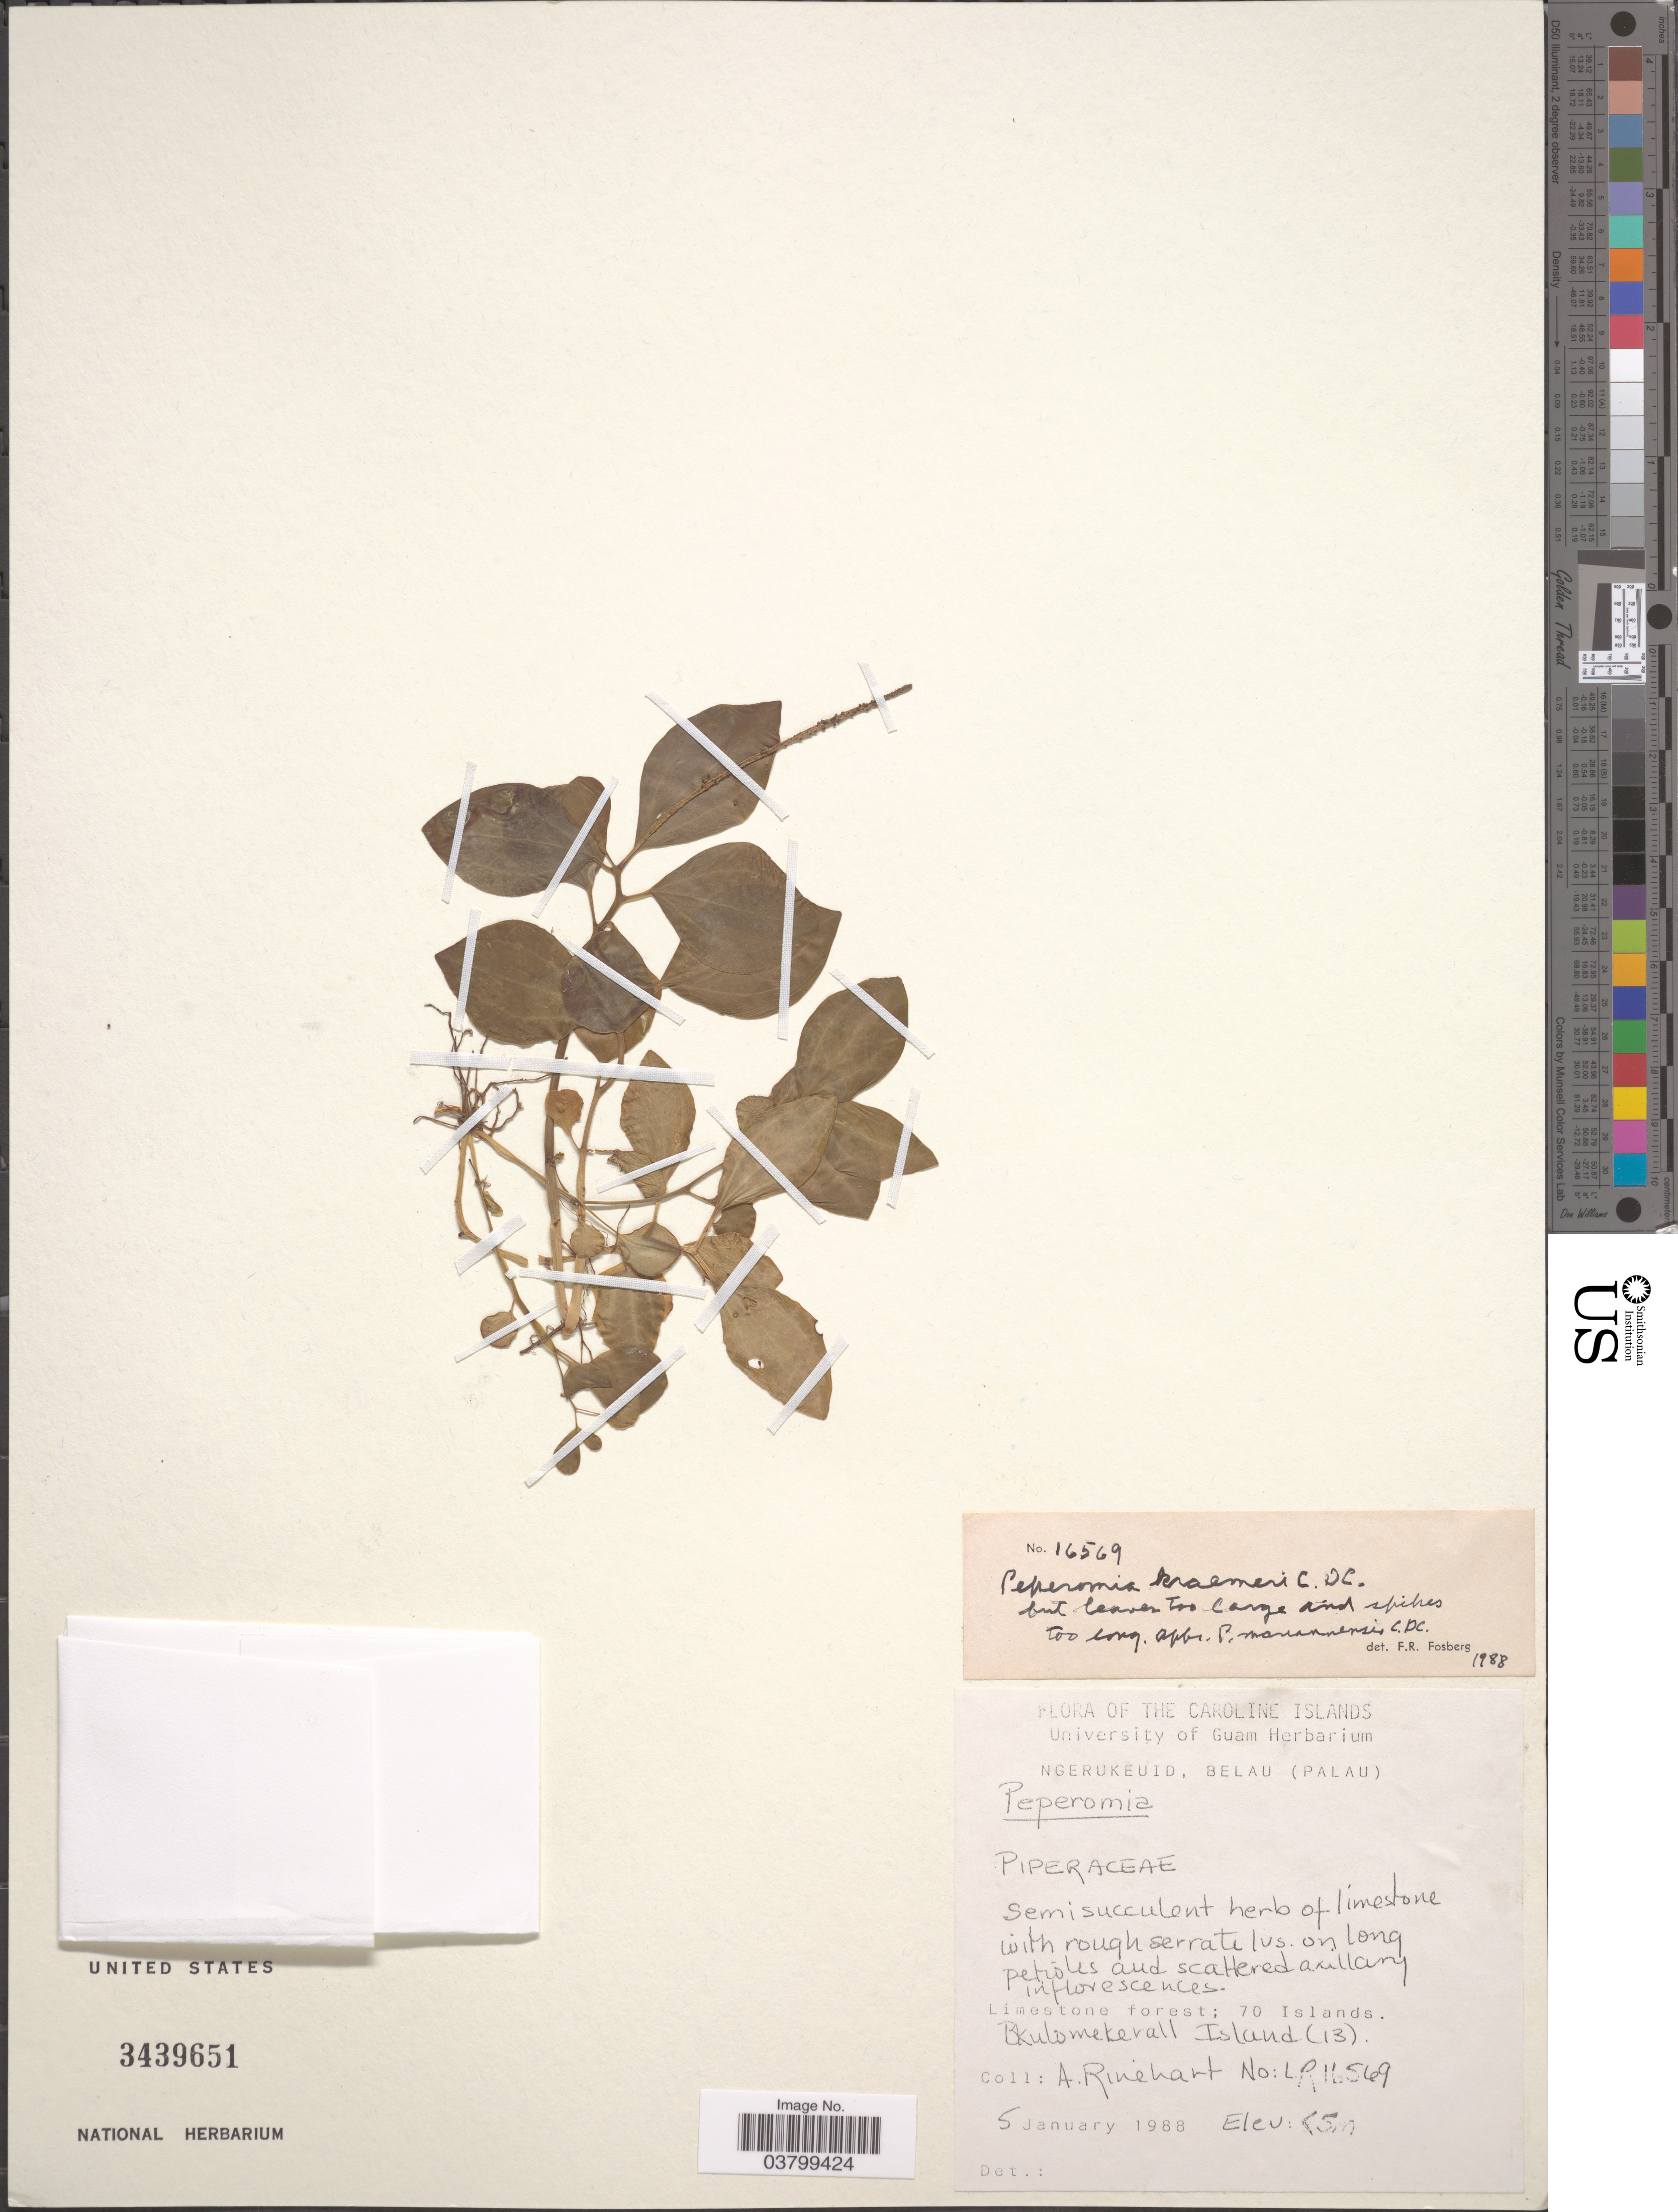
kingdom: Plantae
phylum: Tracheophyta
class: Magnoliopsida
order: Piperales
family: Piperaceae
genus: Peperomia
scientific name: Peperomia kraemeri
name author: C. DC.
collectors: A. Rinehart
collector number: LR16569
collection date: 1988-01-05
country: Palau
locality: The Caroline Islands. 70 Islands. Bkulomekerall Island (13).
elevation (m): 5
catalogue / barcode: US 3439651